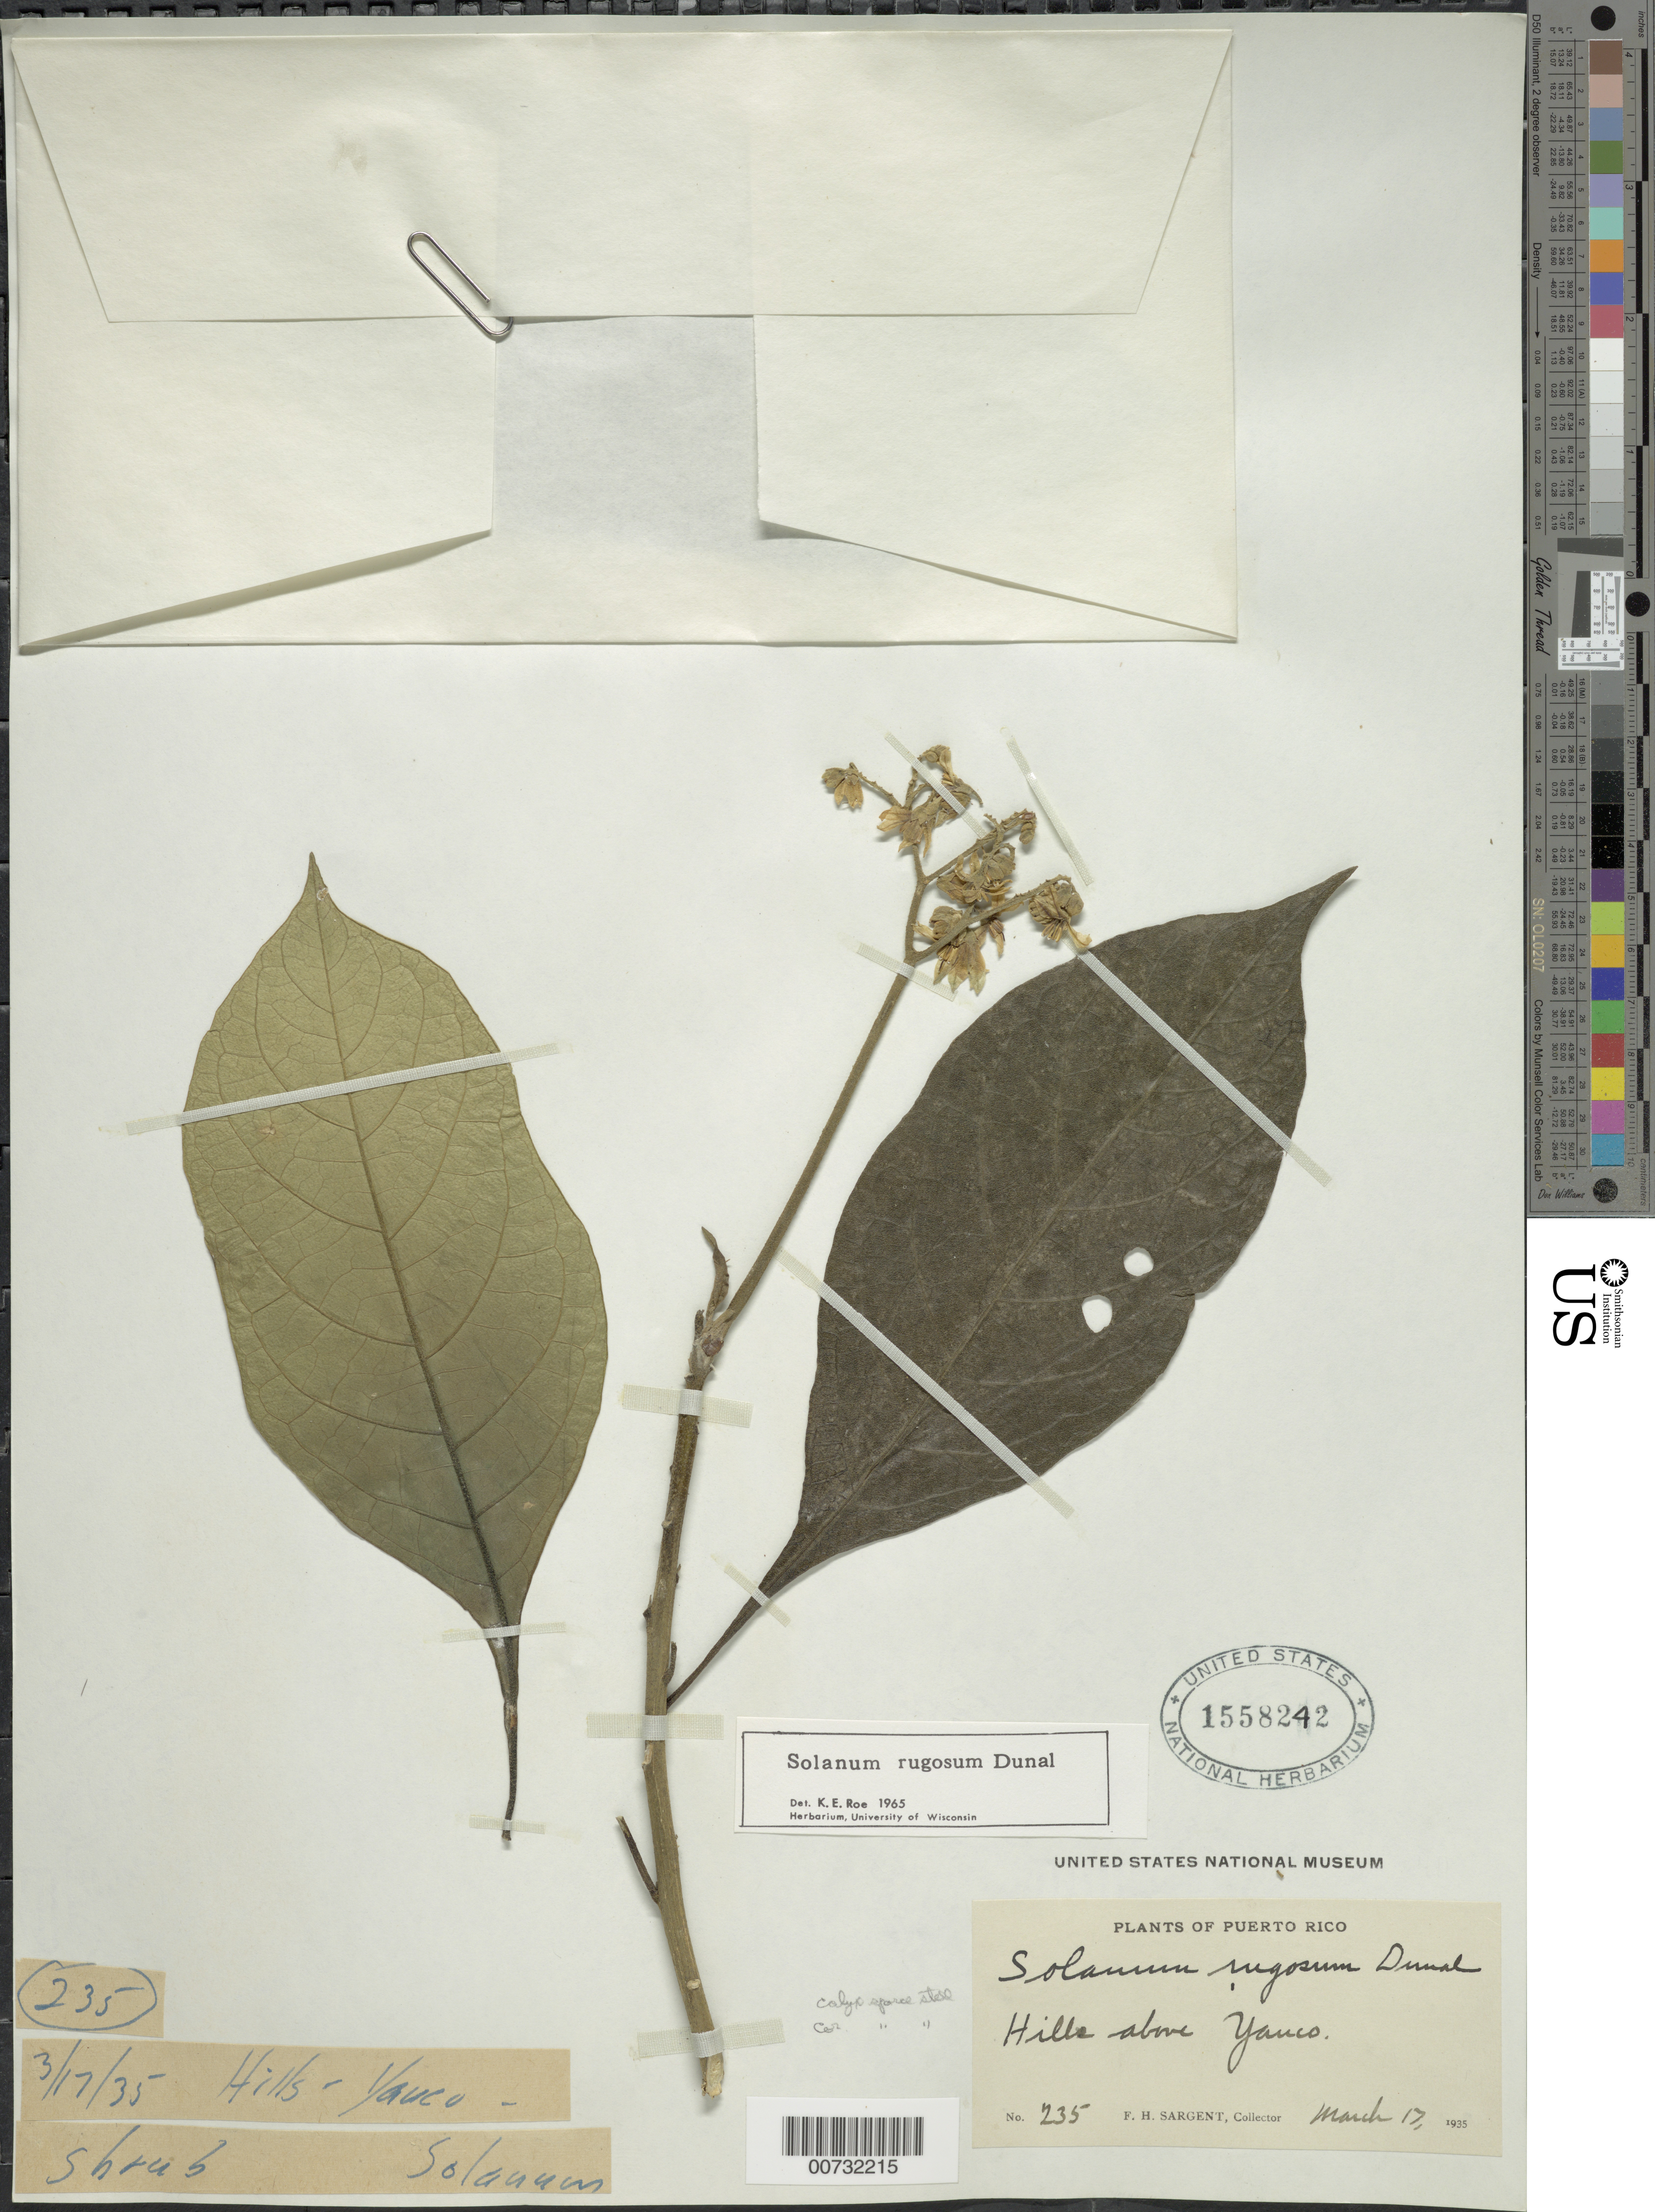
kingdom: Plantae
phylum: Tracheophyta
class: Magnoliopsida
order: Solanales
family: Solanaceae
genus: Solanum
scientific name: Solanum rugosum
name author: Dunal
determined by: Roe, K. E.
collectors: F. H. Sargent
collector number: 235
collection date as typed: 17 Mar 1935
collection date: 1935-03-17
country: Puerto Rico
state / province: Yauco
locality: Yauco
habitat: Hills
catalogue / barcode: US 1558242